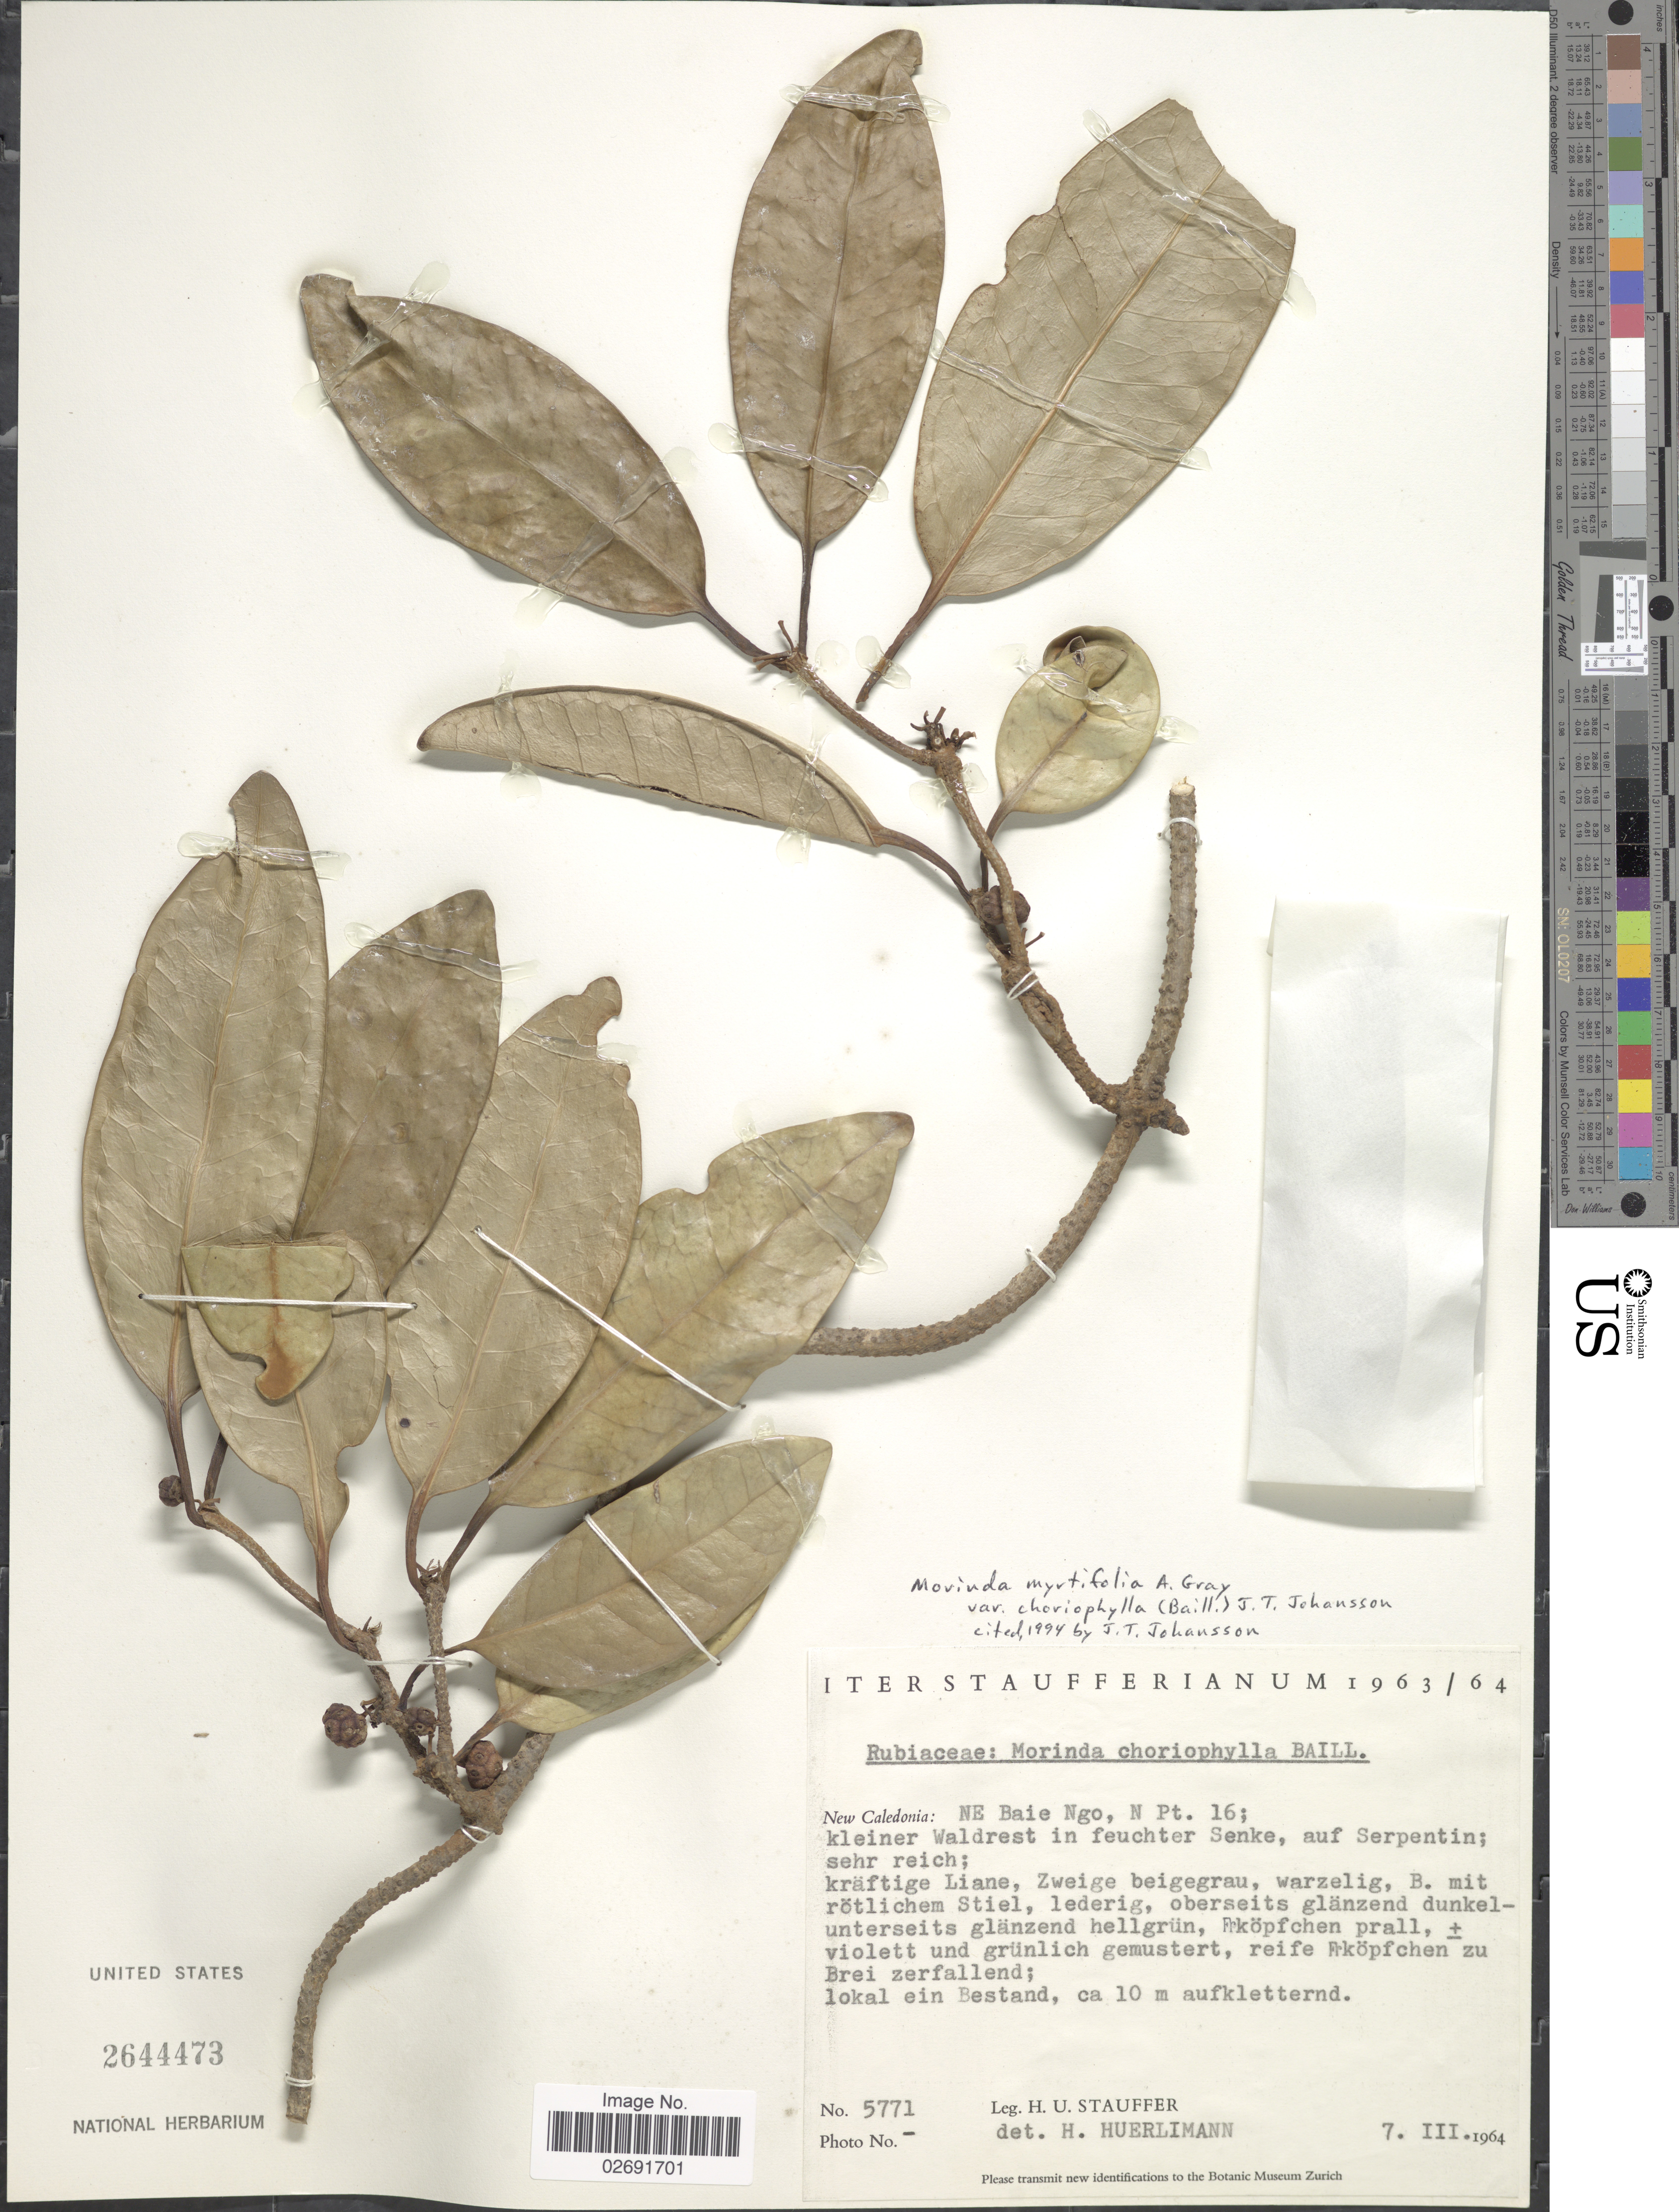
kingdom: Plantae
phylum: Tracheophyta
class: Magnoliopsida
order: Gentianales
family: Rubiaceae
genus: Gynochthodes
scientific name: Gynochthodes myrtifolia var. choriophylla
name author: (Baill.) J.T. Johanss.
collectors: H. U. Stauffer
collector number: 5771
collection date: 1964-03-07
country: New Caledonia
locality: NE Baie Ngo, N Pt. 16; kleiner Waldrest in feuchter Senke, auf Serpentin.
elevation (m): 10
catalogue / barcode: US 2644473